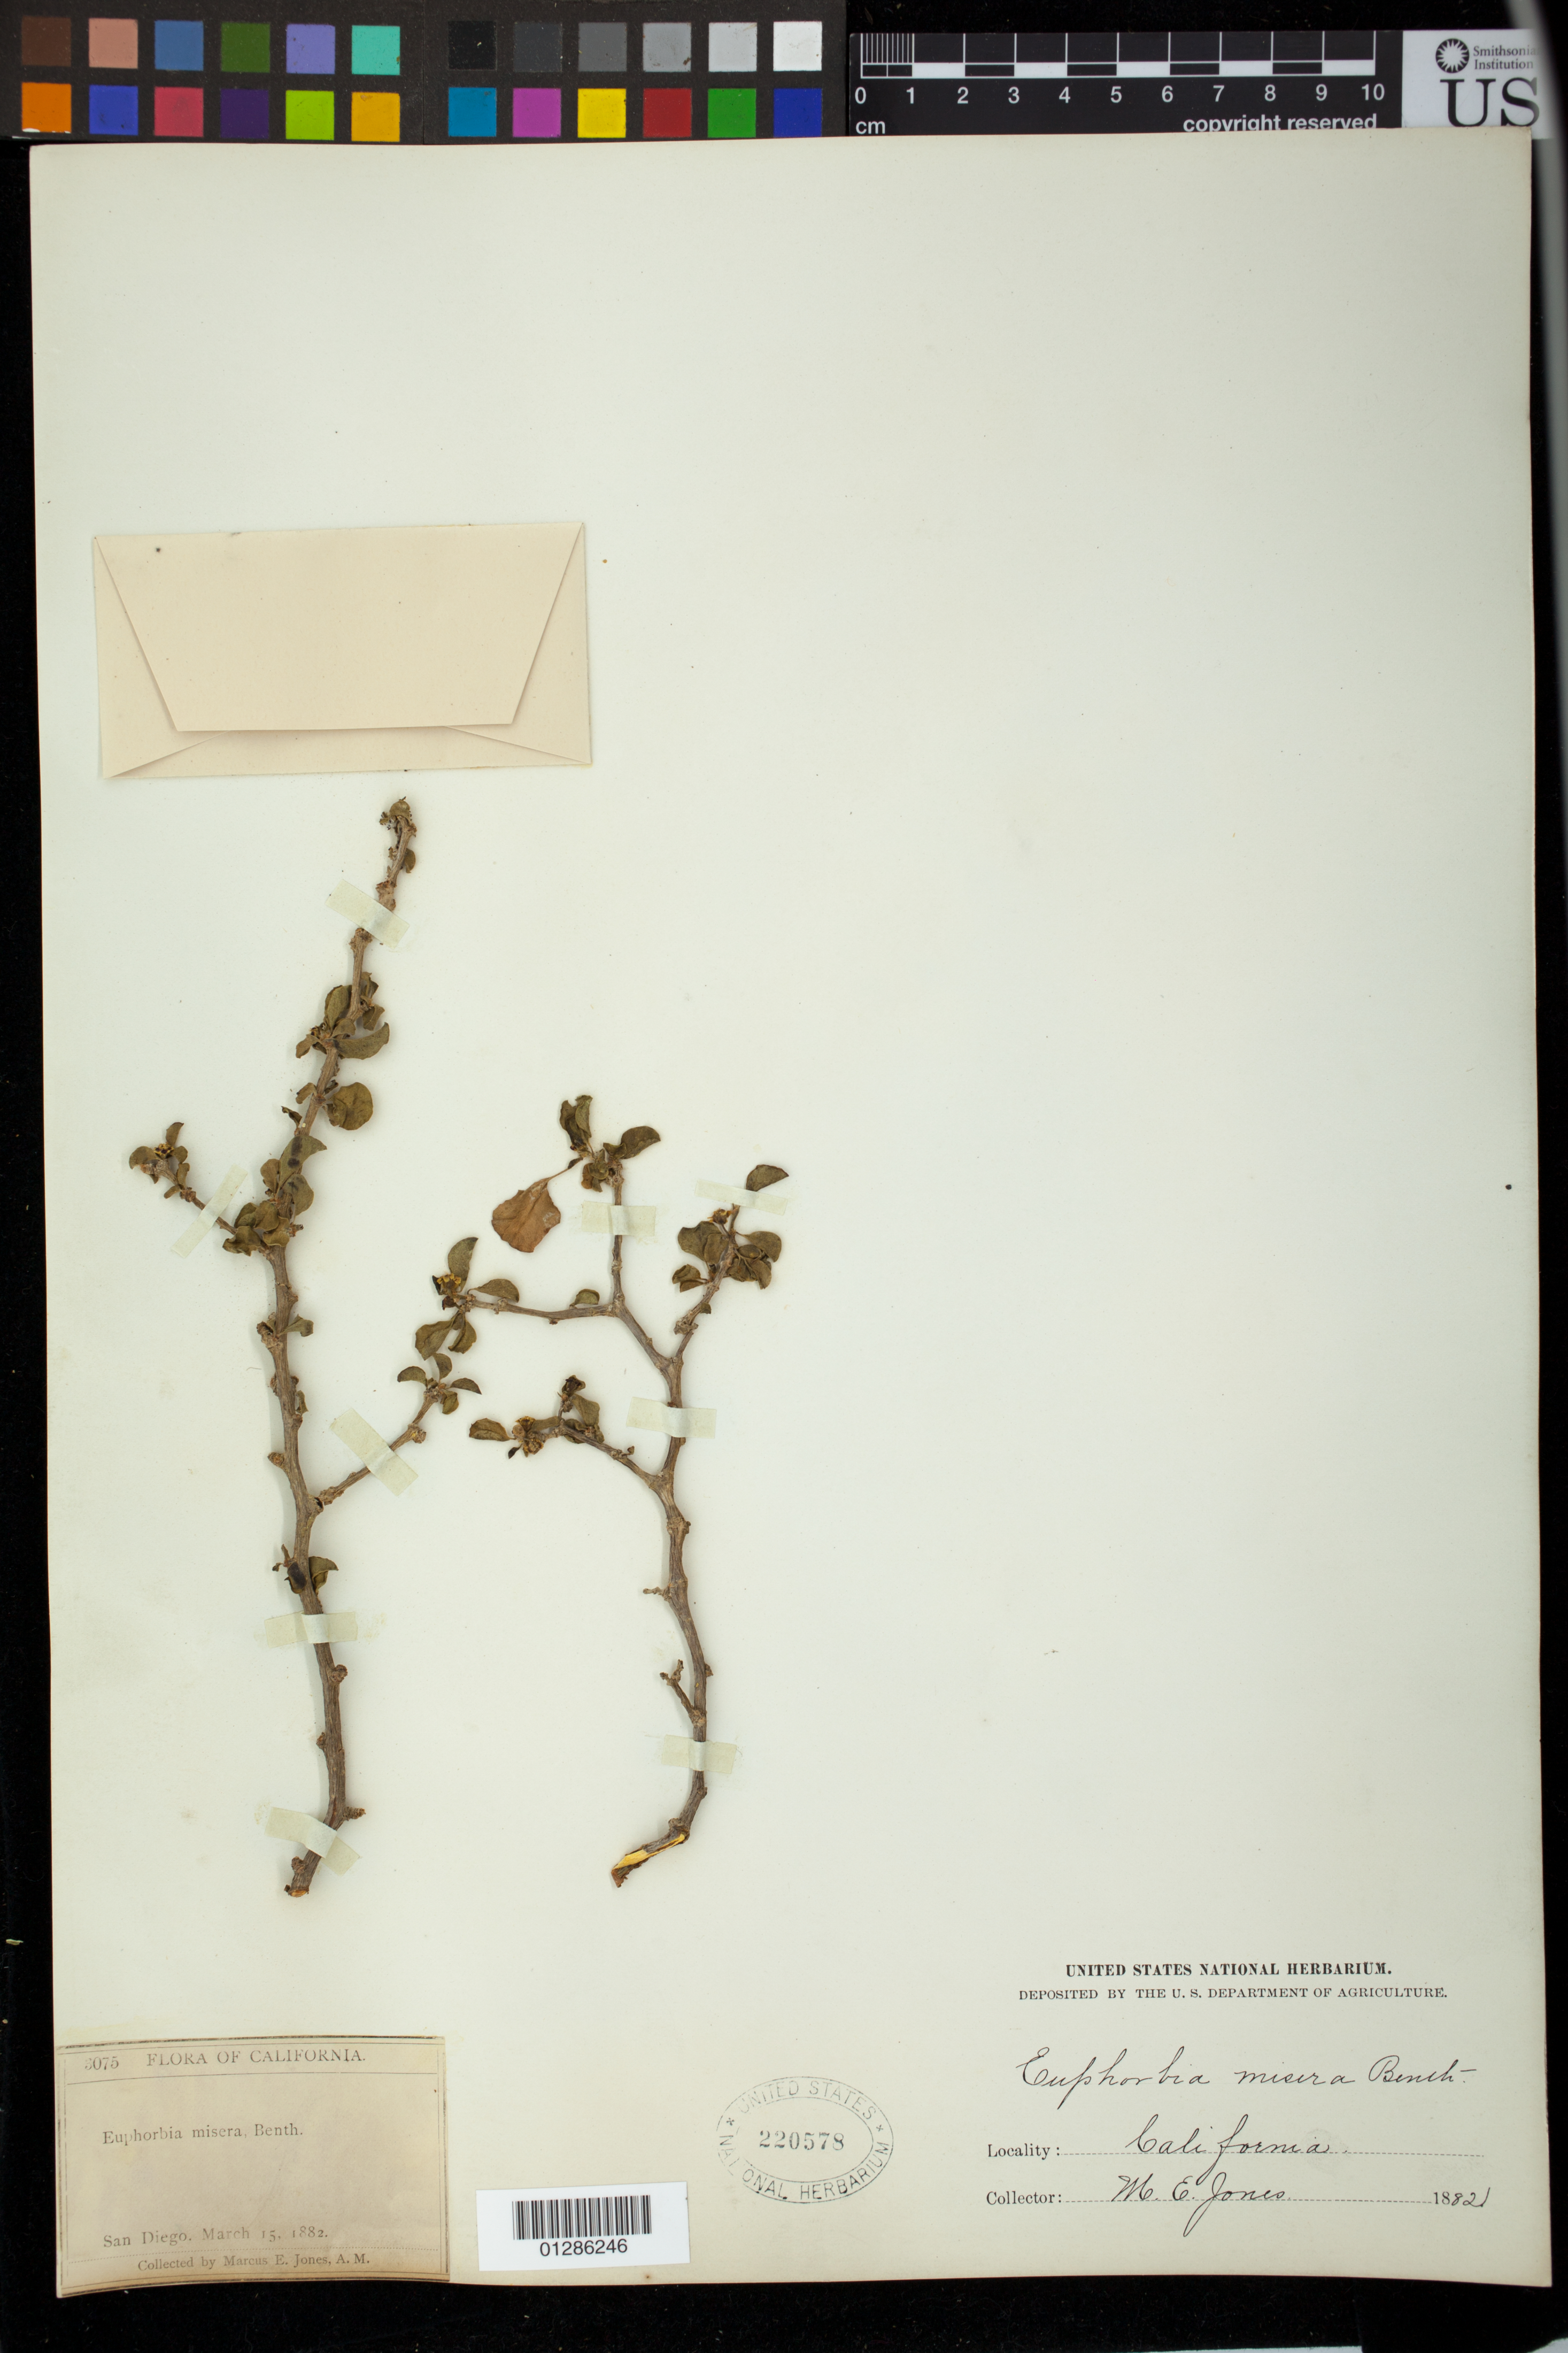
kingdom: Plantae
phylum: Tracheophyta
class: Magnoliopsida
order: Malpighiales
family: Euphorbiaceae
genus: Euphorbia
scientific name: Euphorbia misera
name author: Benth.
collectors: M. E. Jones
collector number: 3057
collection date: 1882-03-15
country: United States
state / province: California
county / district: San Diego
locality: San Diego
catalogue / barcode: US 220578